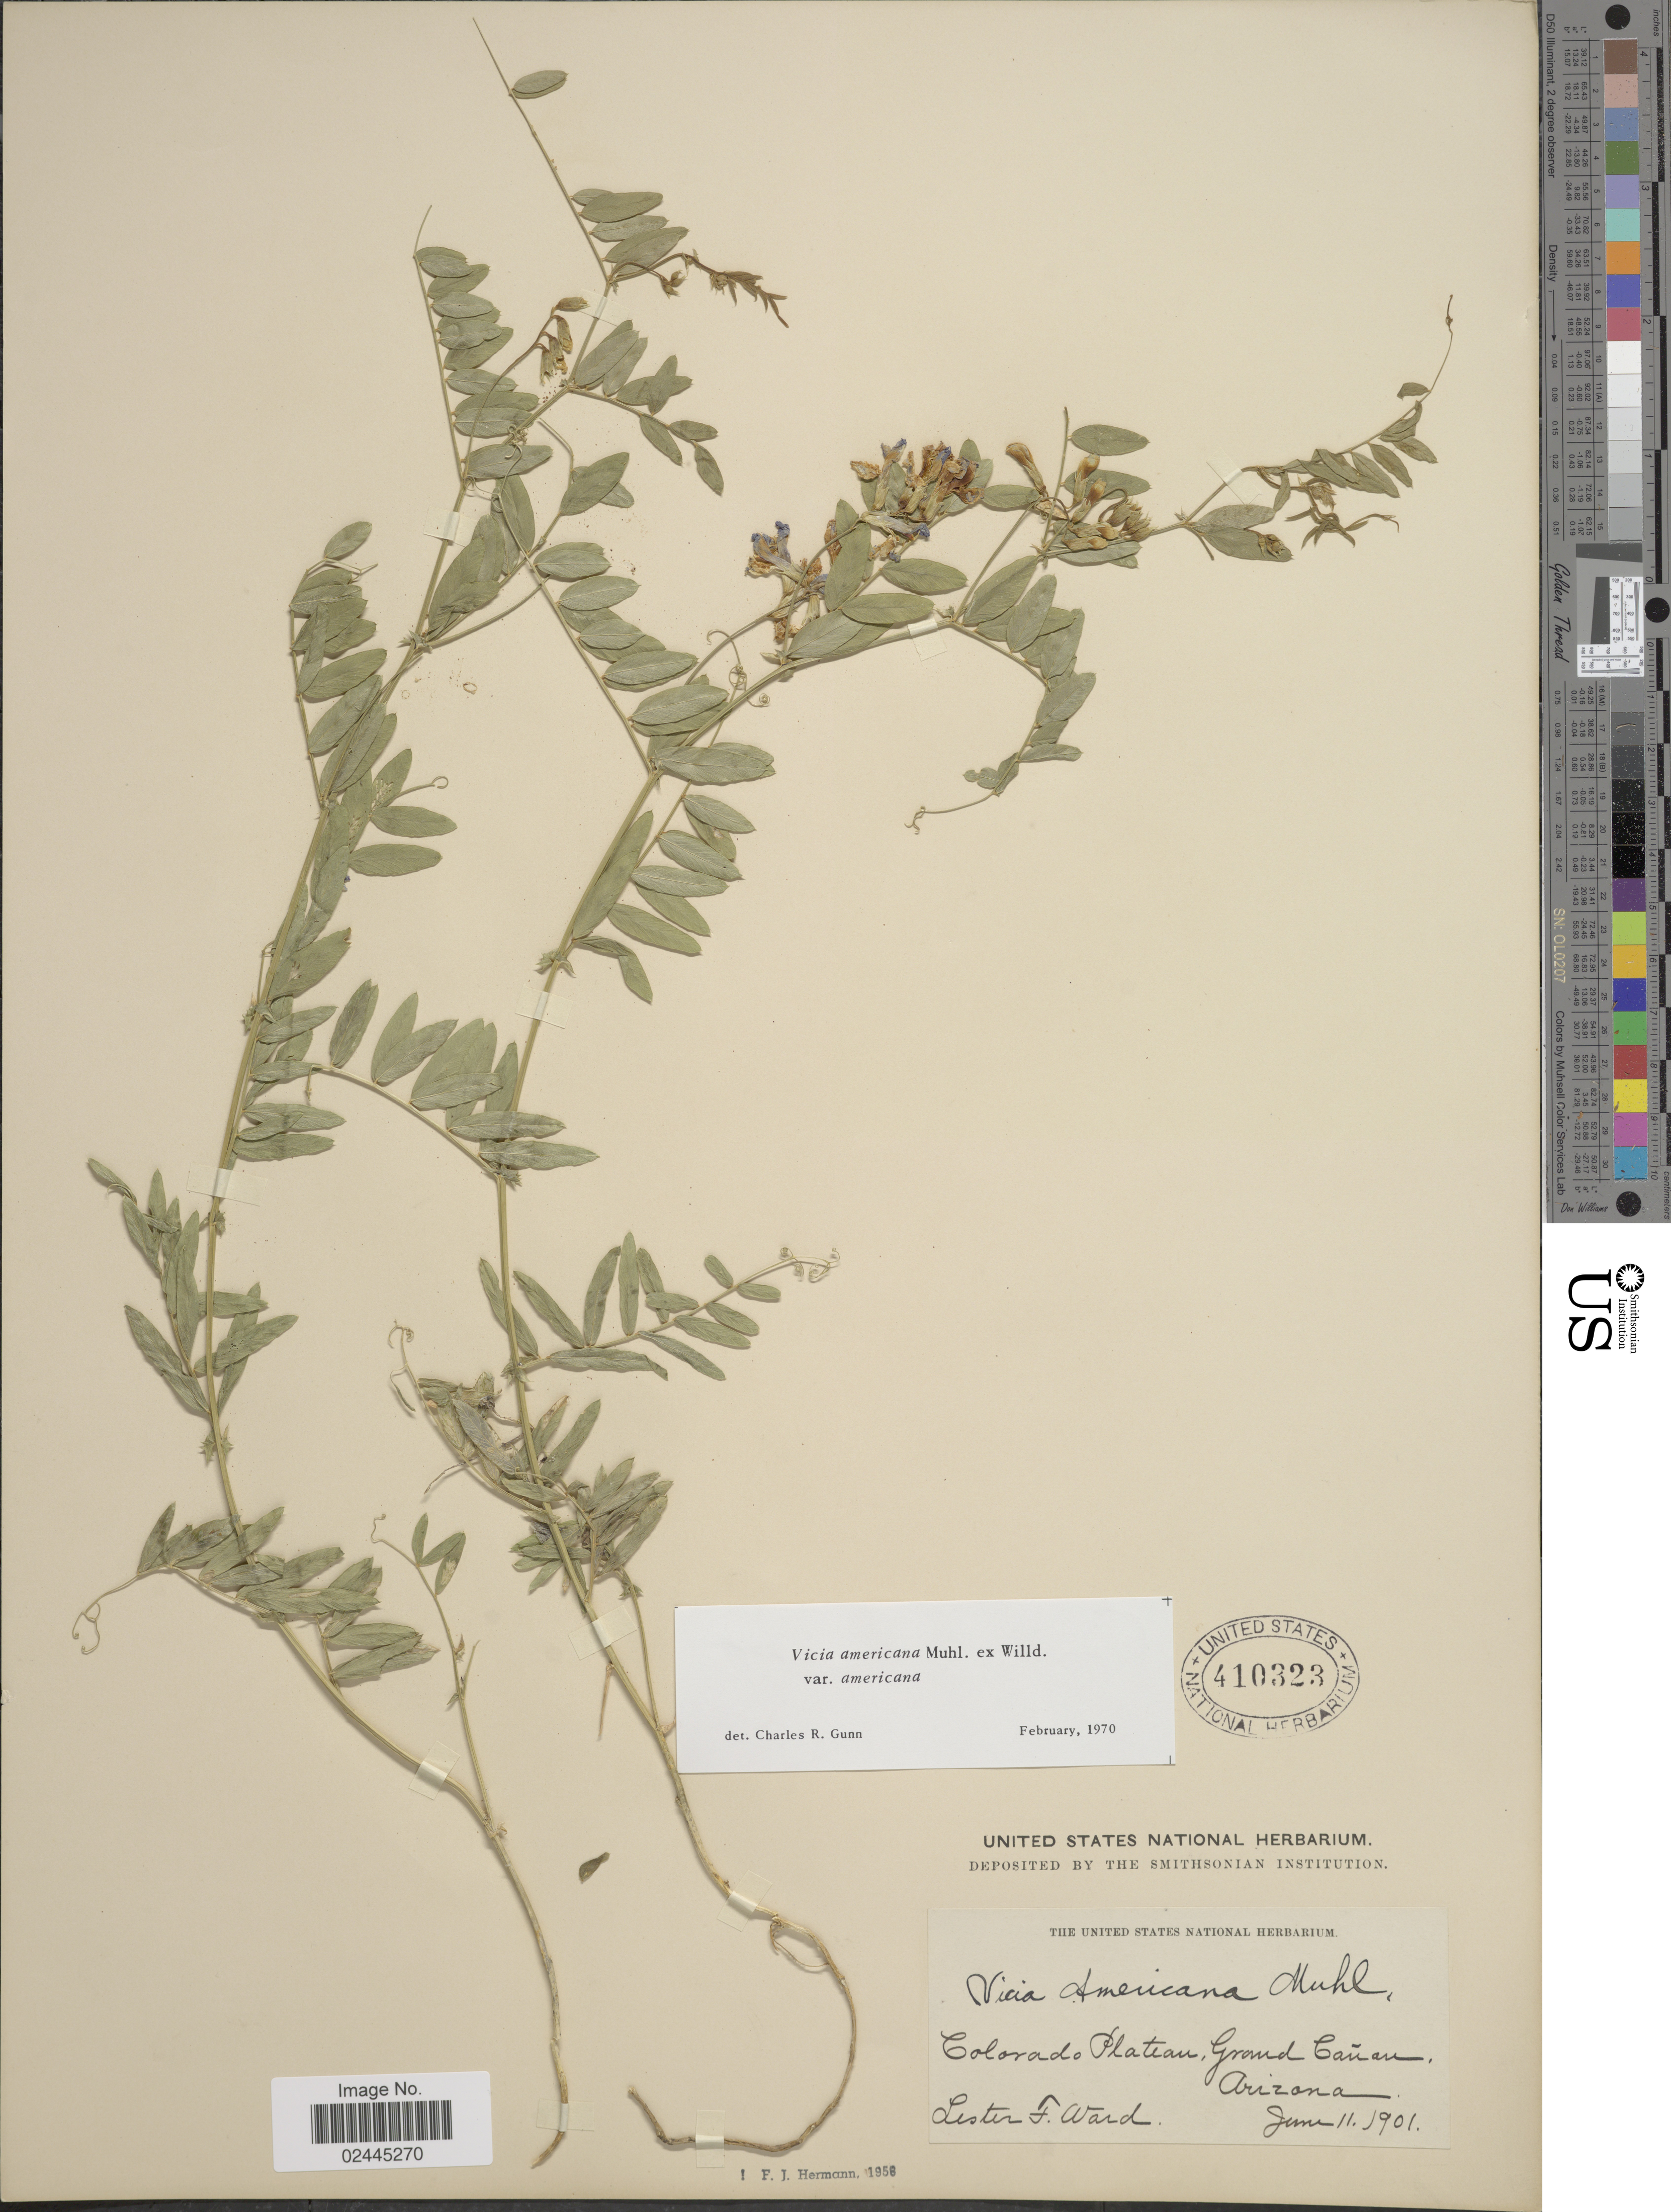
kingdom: Plantae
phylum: Tracheophyta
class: Magnoliopsida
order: Fabales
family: Fabaceae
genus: Vicia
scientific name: Vicia americana var. americana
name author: Muhl. ex Willd.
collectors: L. F. Ward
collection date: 1901-06-11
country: United States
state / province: Arizona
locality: Colorado Plateau, Grand Canon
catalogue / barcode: US 410323